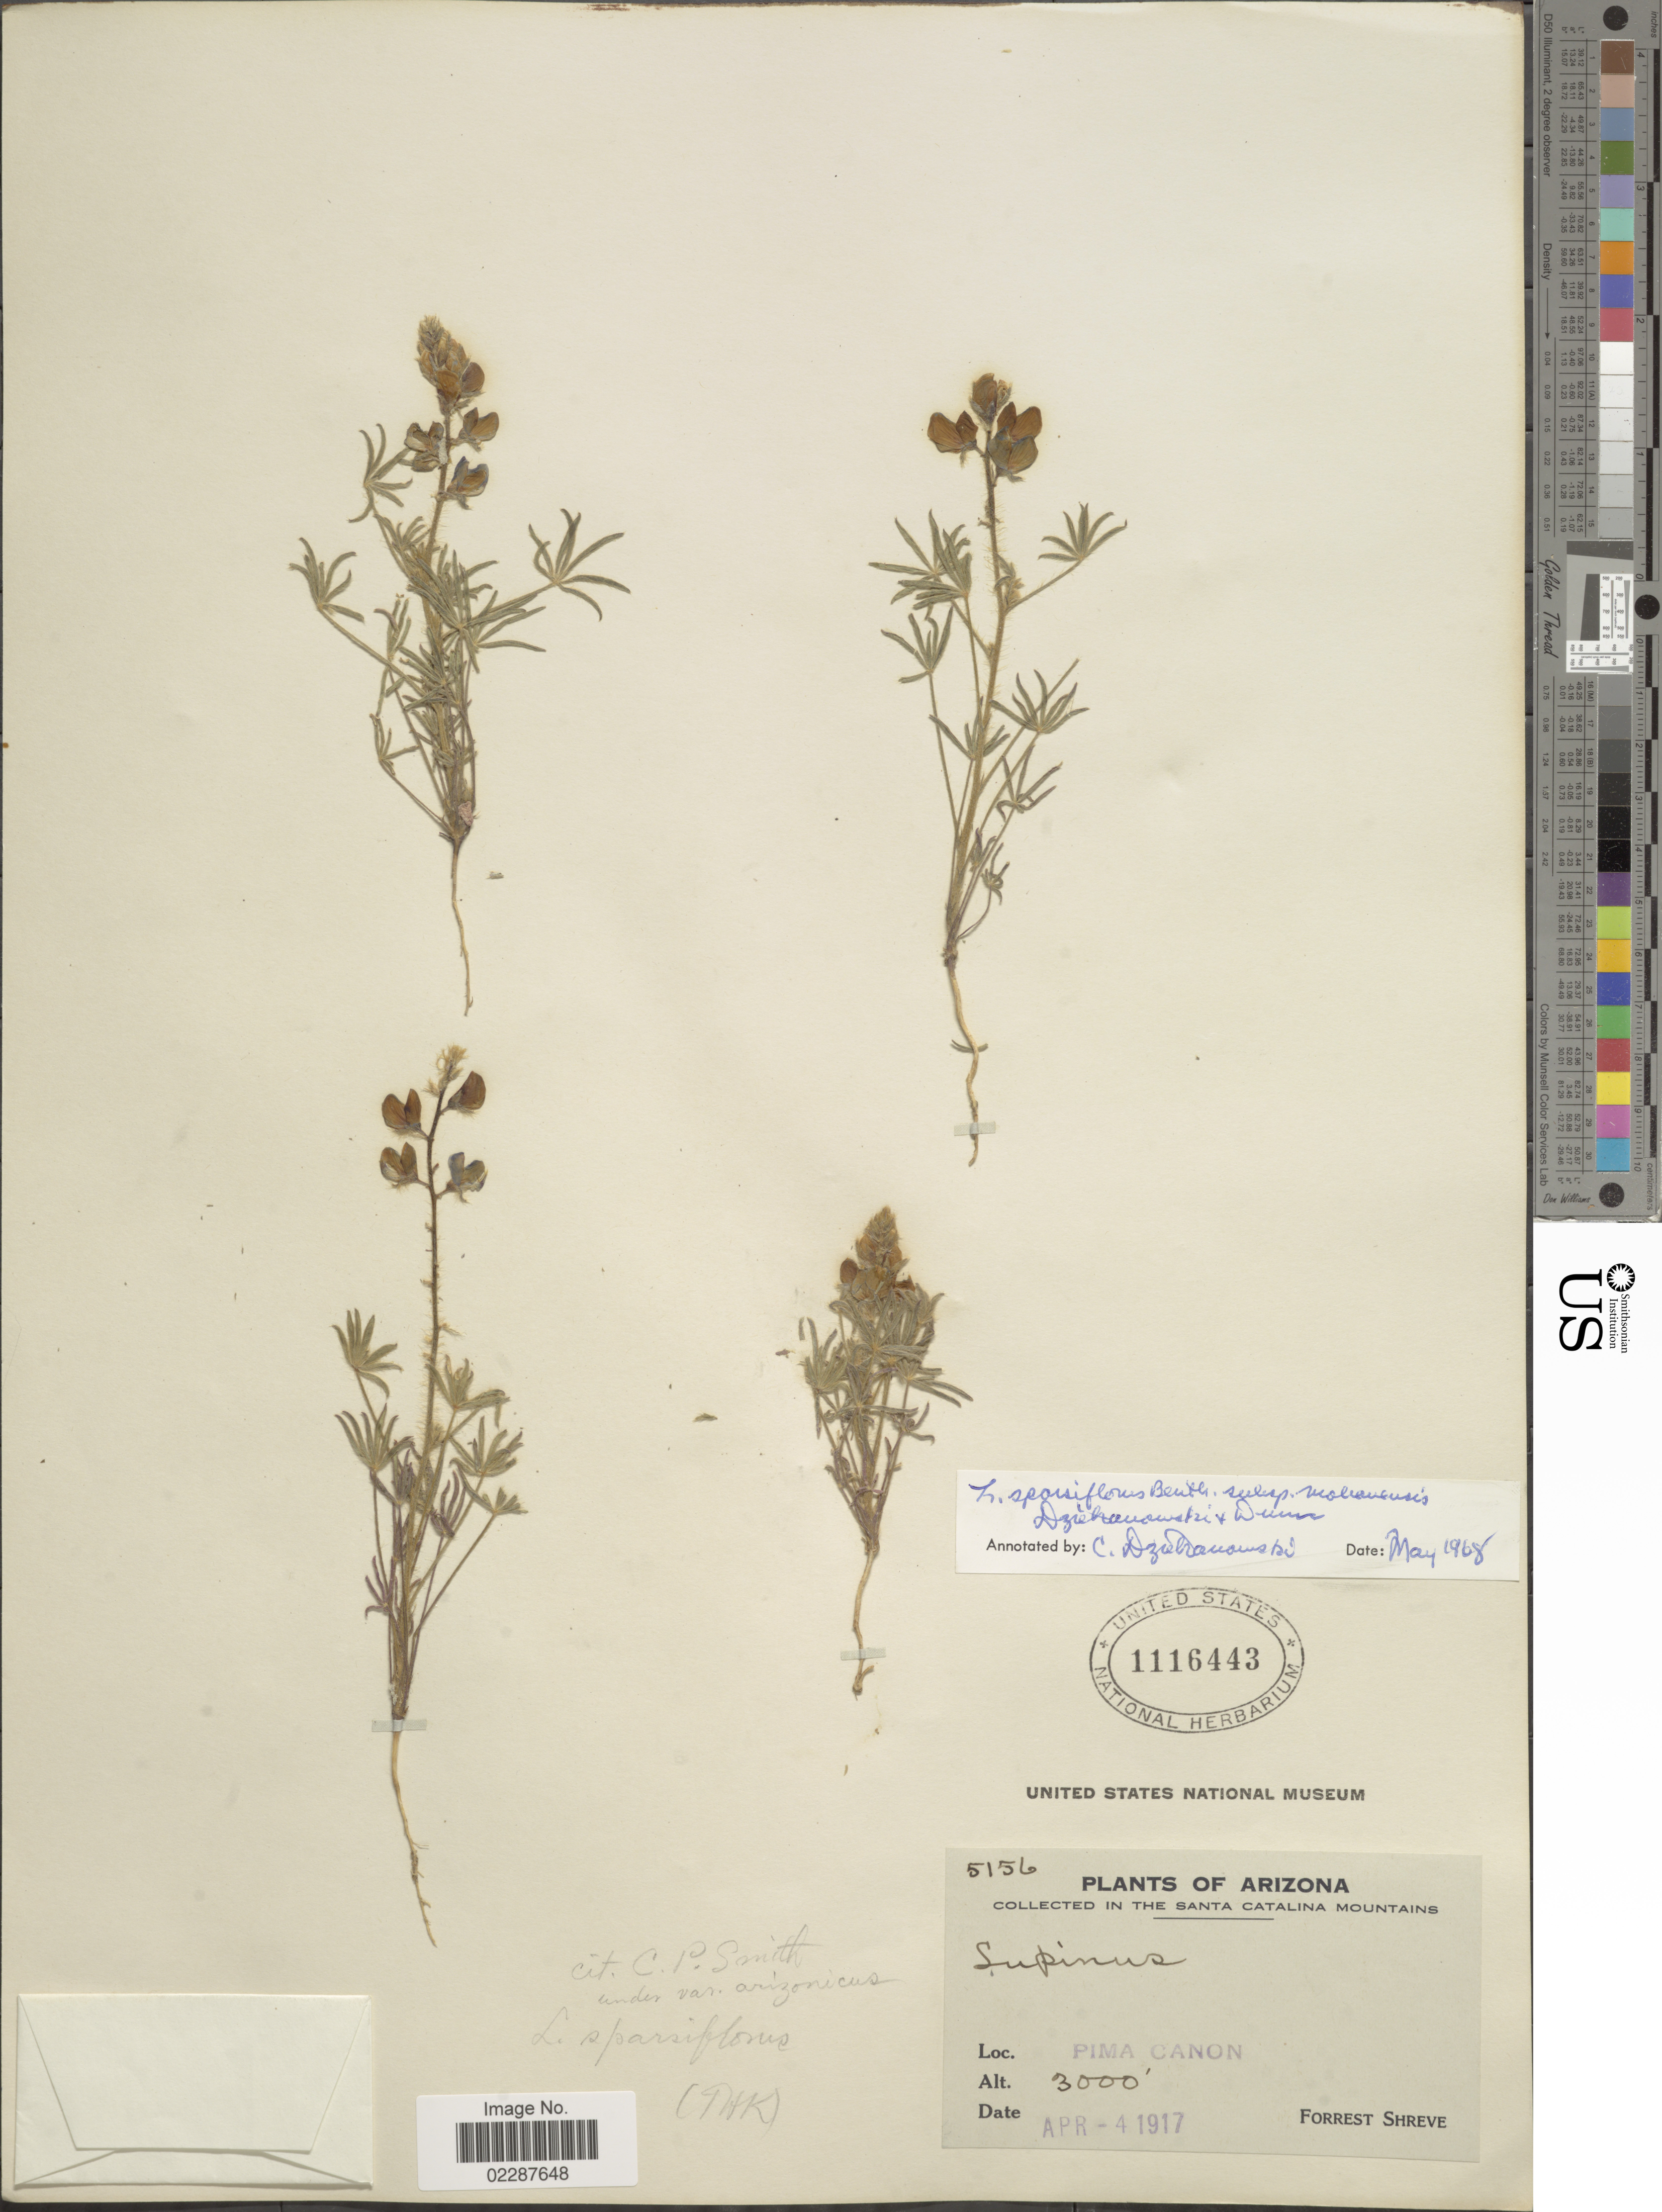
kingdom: Plantae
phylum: Tracheophyta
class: Magnoliopsida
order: Fabales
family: Fabaceae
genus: Lupinus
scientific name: Lupinus sparsiflorus subsp. mohavensis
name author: Dziekanowski & D.B. Dunn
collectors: F. Shreve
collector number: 5156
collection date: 1917-04-04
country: United States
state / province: Arizona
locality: Santa Catalina Mountains, Pima Canon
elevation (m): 914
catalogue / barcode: US 1116443